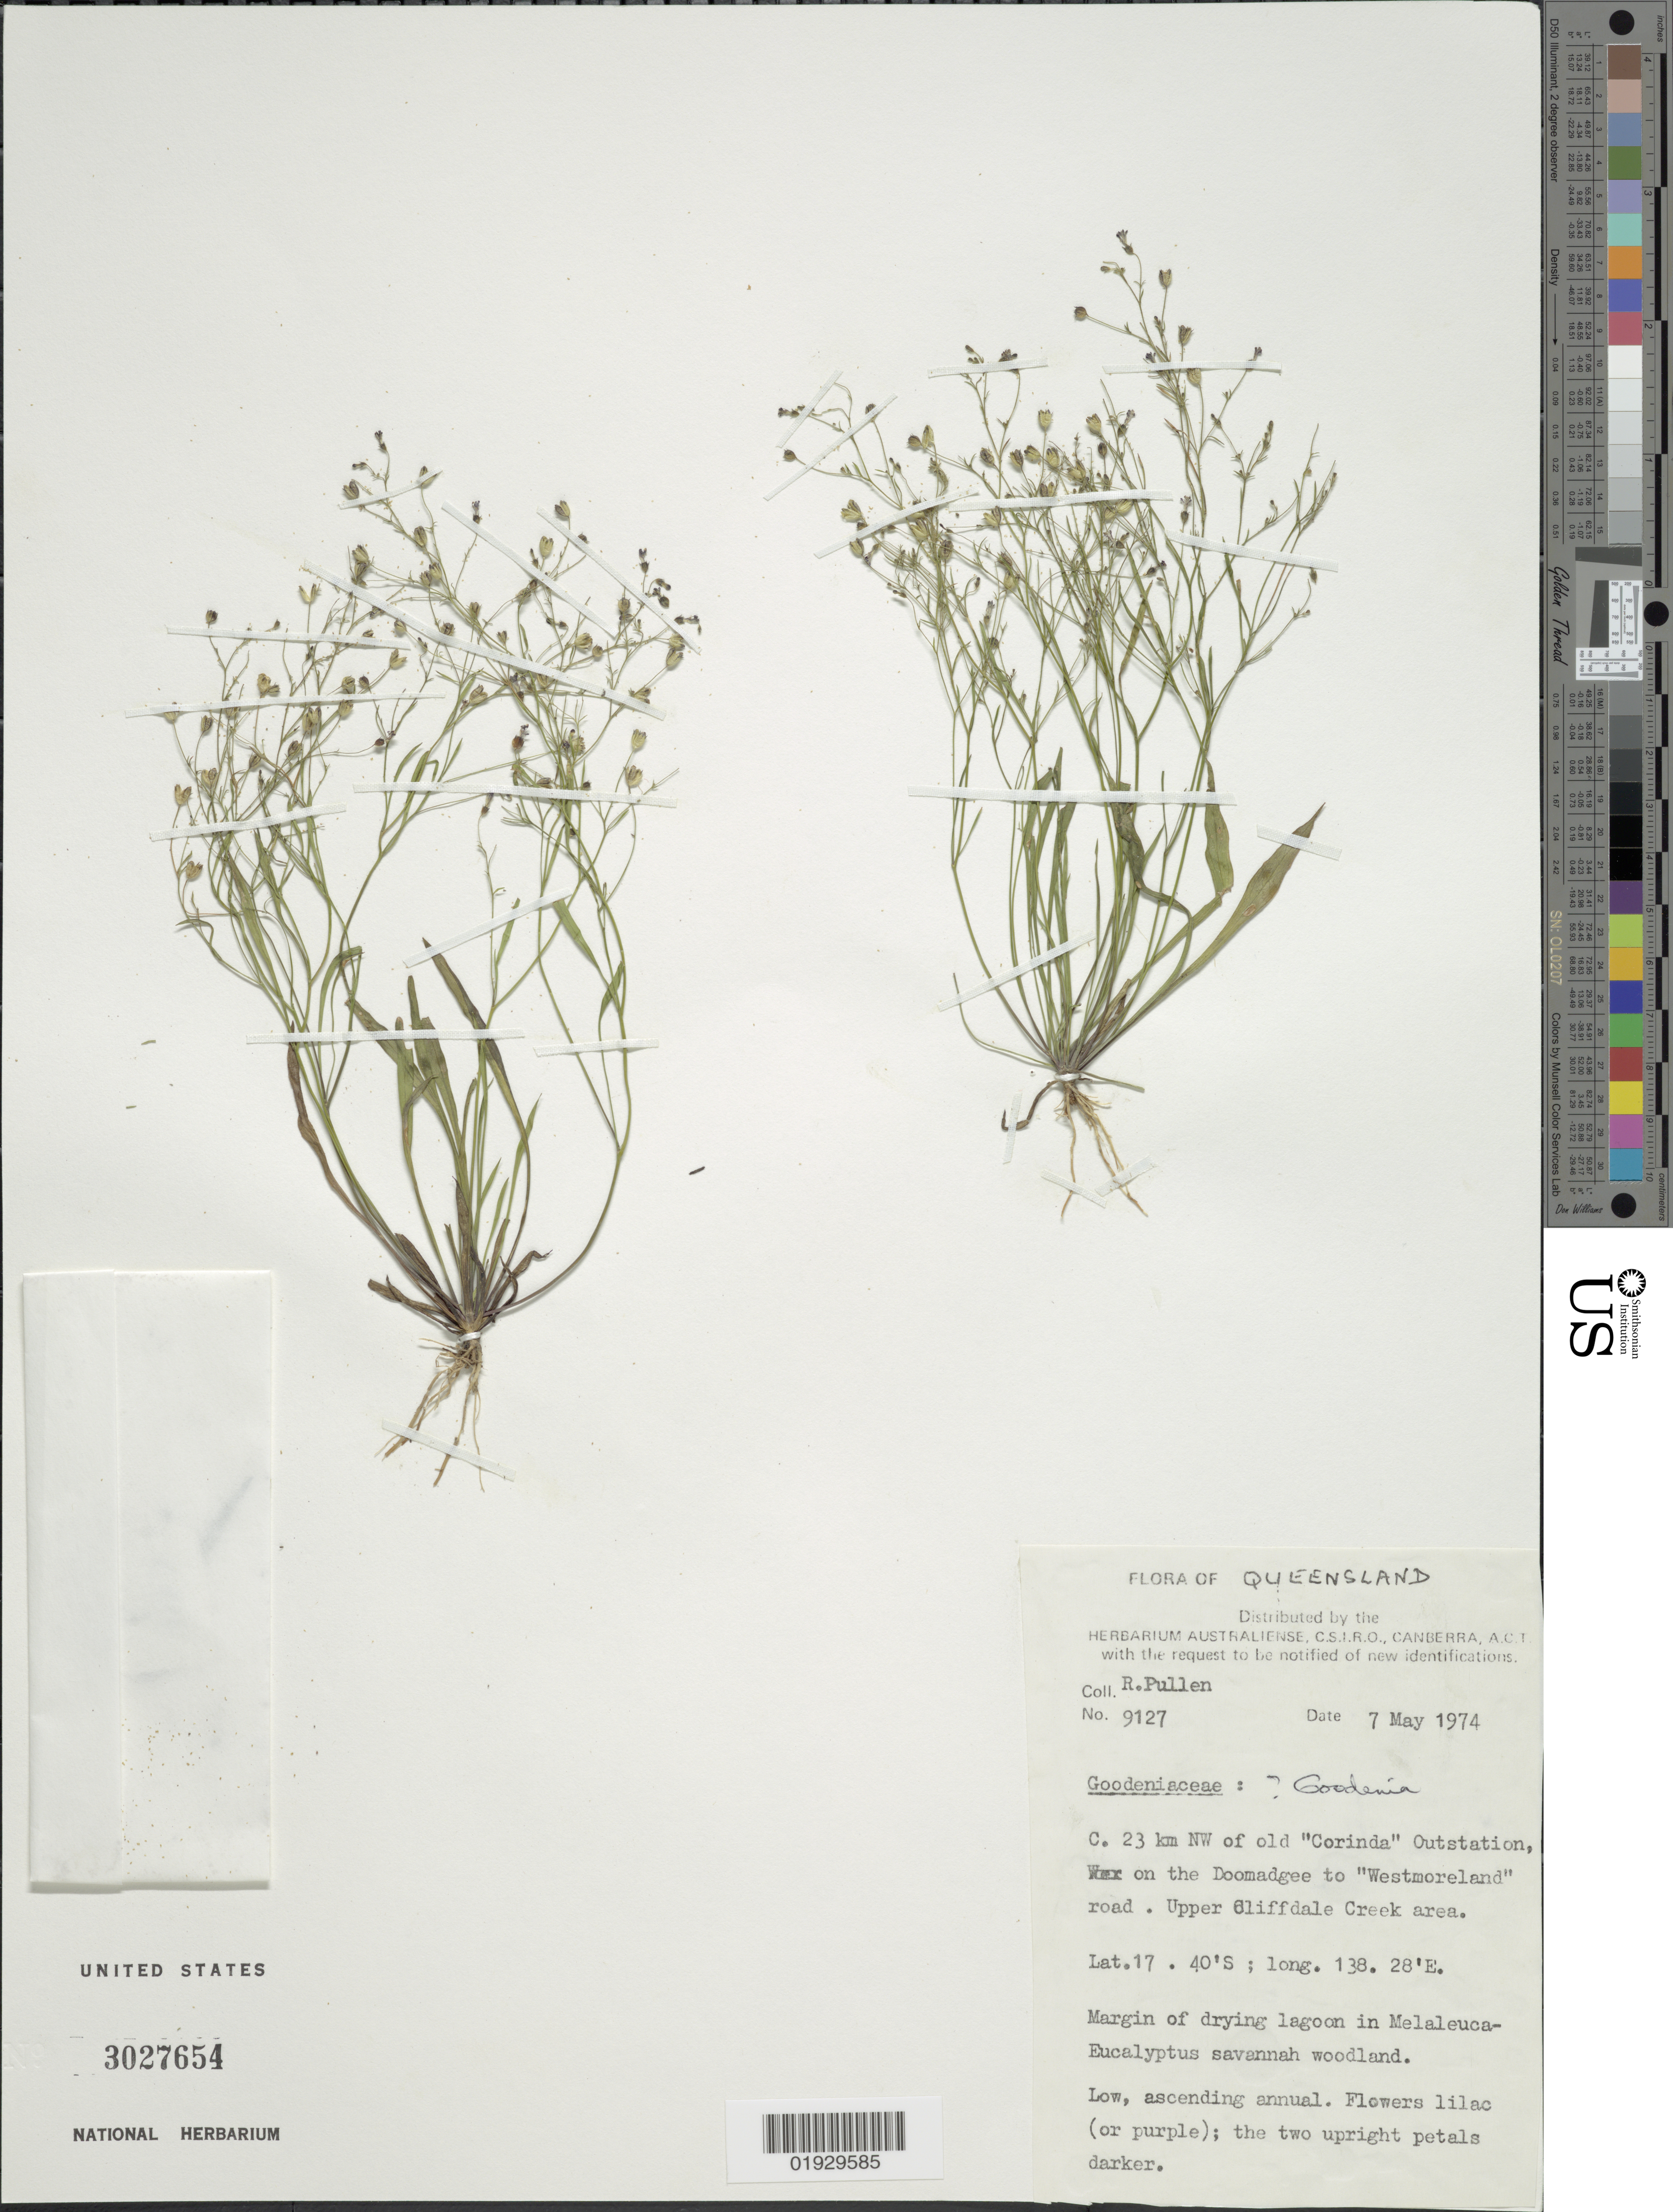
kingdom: Plantae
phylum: Tracheophyta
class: Magnoliopsida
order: Asterales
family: Goodeniaceae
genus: Goodenia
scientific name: Goodenia sp.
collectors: R. Pullen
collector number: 9127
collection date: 1974-05-07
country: Australia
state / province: Queensland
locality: C. 23 km NW of old "Corinda" Outstation, on the Doomadgee to "Westmoreland" road. Upper Cliffdale Creek area.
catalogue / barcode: US 3027654